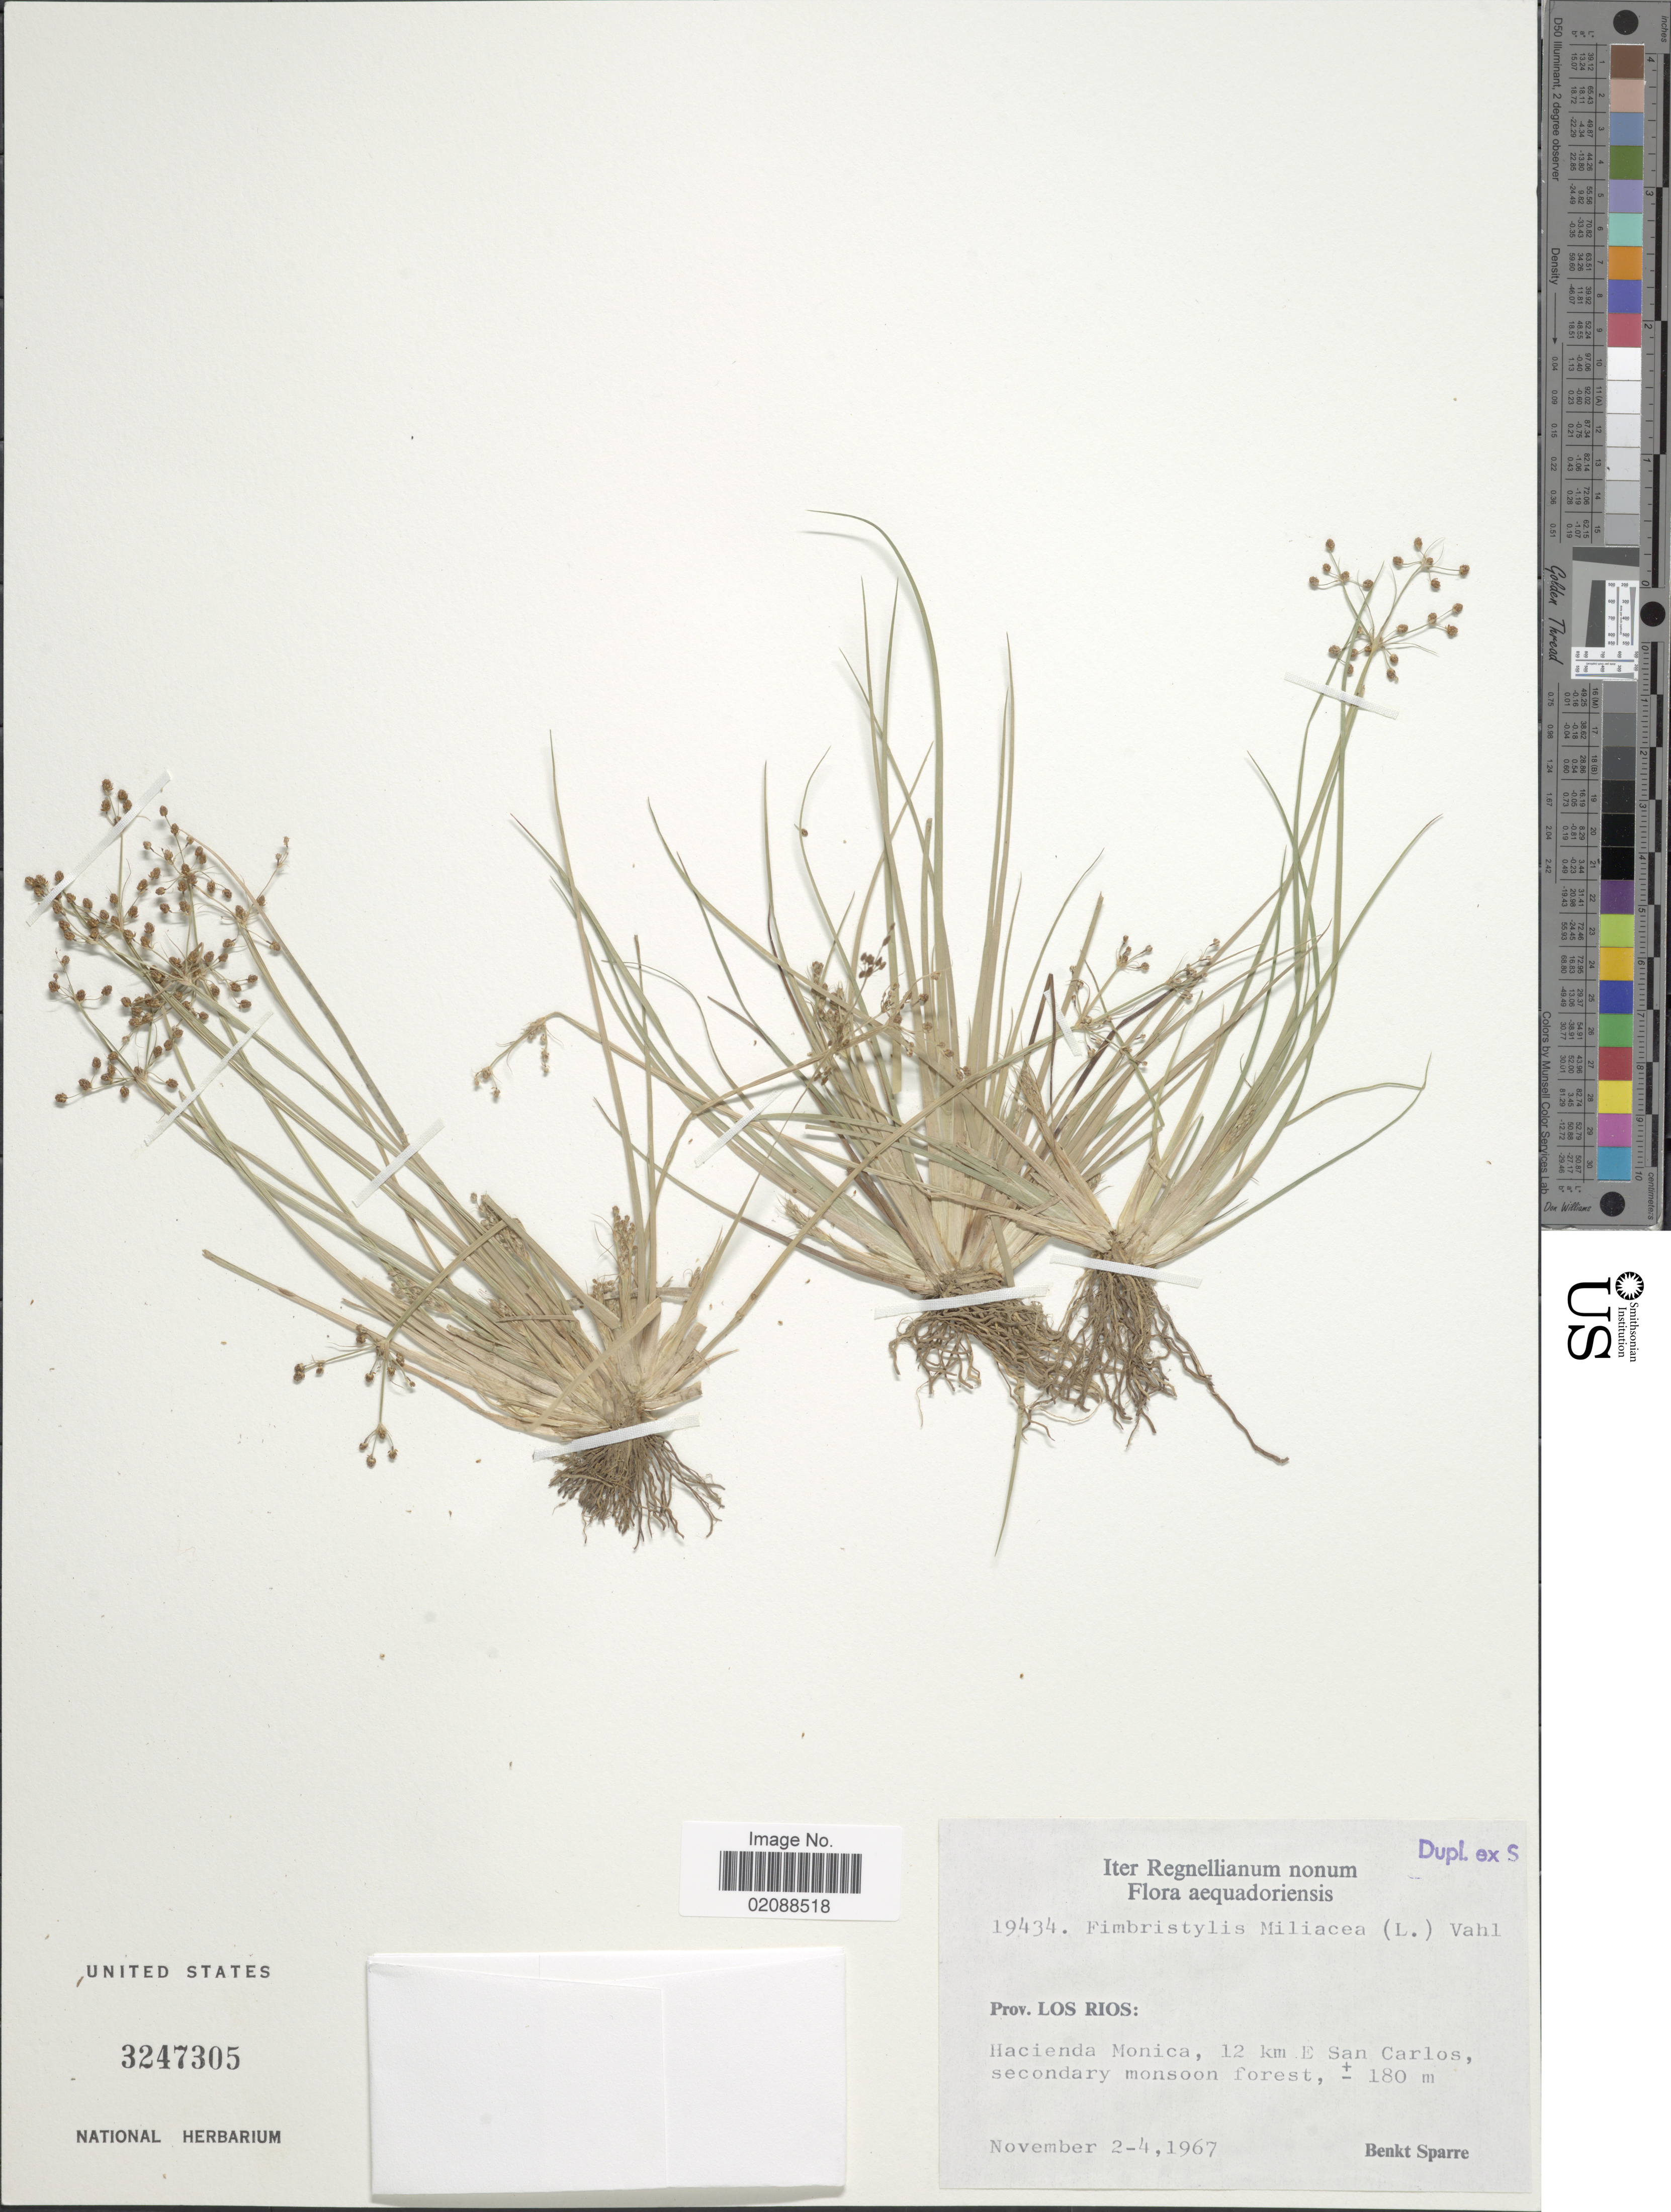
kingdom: Plantae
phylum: Tracheophyta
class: Liliopsida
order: Poales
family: Cyperaceae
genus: Fimbristylis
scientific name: Fimbristylis littoralis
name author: Gaudich.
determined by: Strong, M. T., (US), Smithsonian Institution - National Museum of Natural History (UNITED STATES)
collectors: B. Sparre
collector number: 19434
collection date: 1967-11-02/1967-11-04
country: Ecuador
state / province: Los Ríos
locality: Aequadoriensis. Hacienda Monica, 12 km E San Carlos, secondary monsoon forest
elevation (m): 180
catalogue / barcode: US 3247305